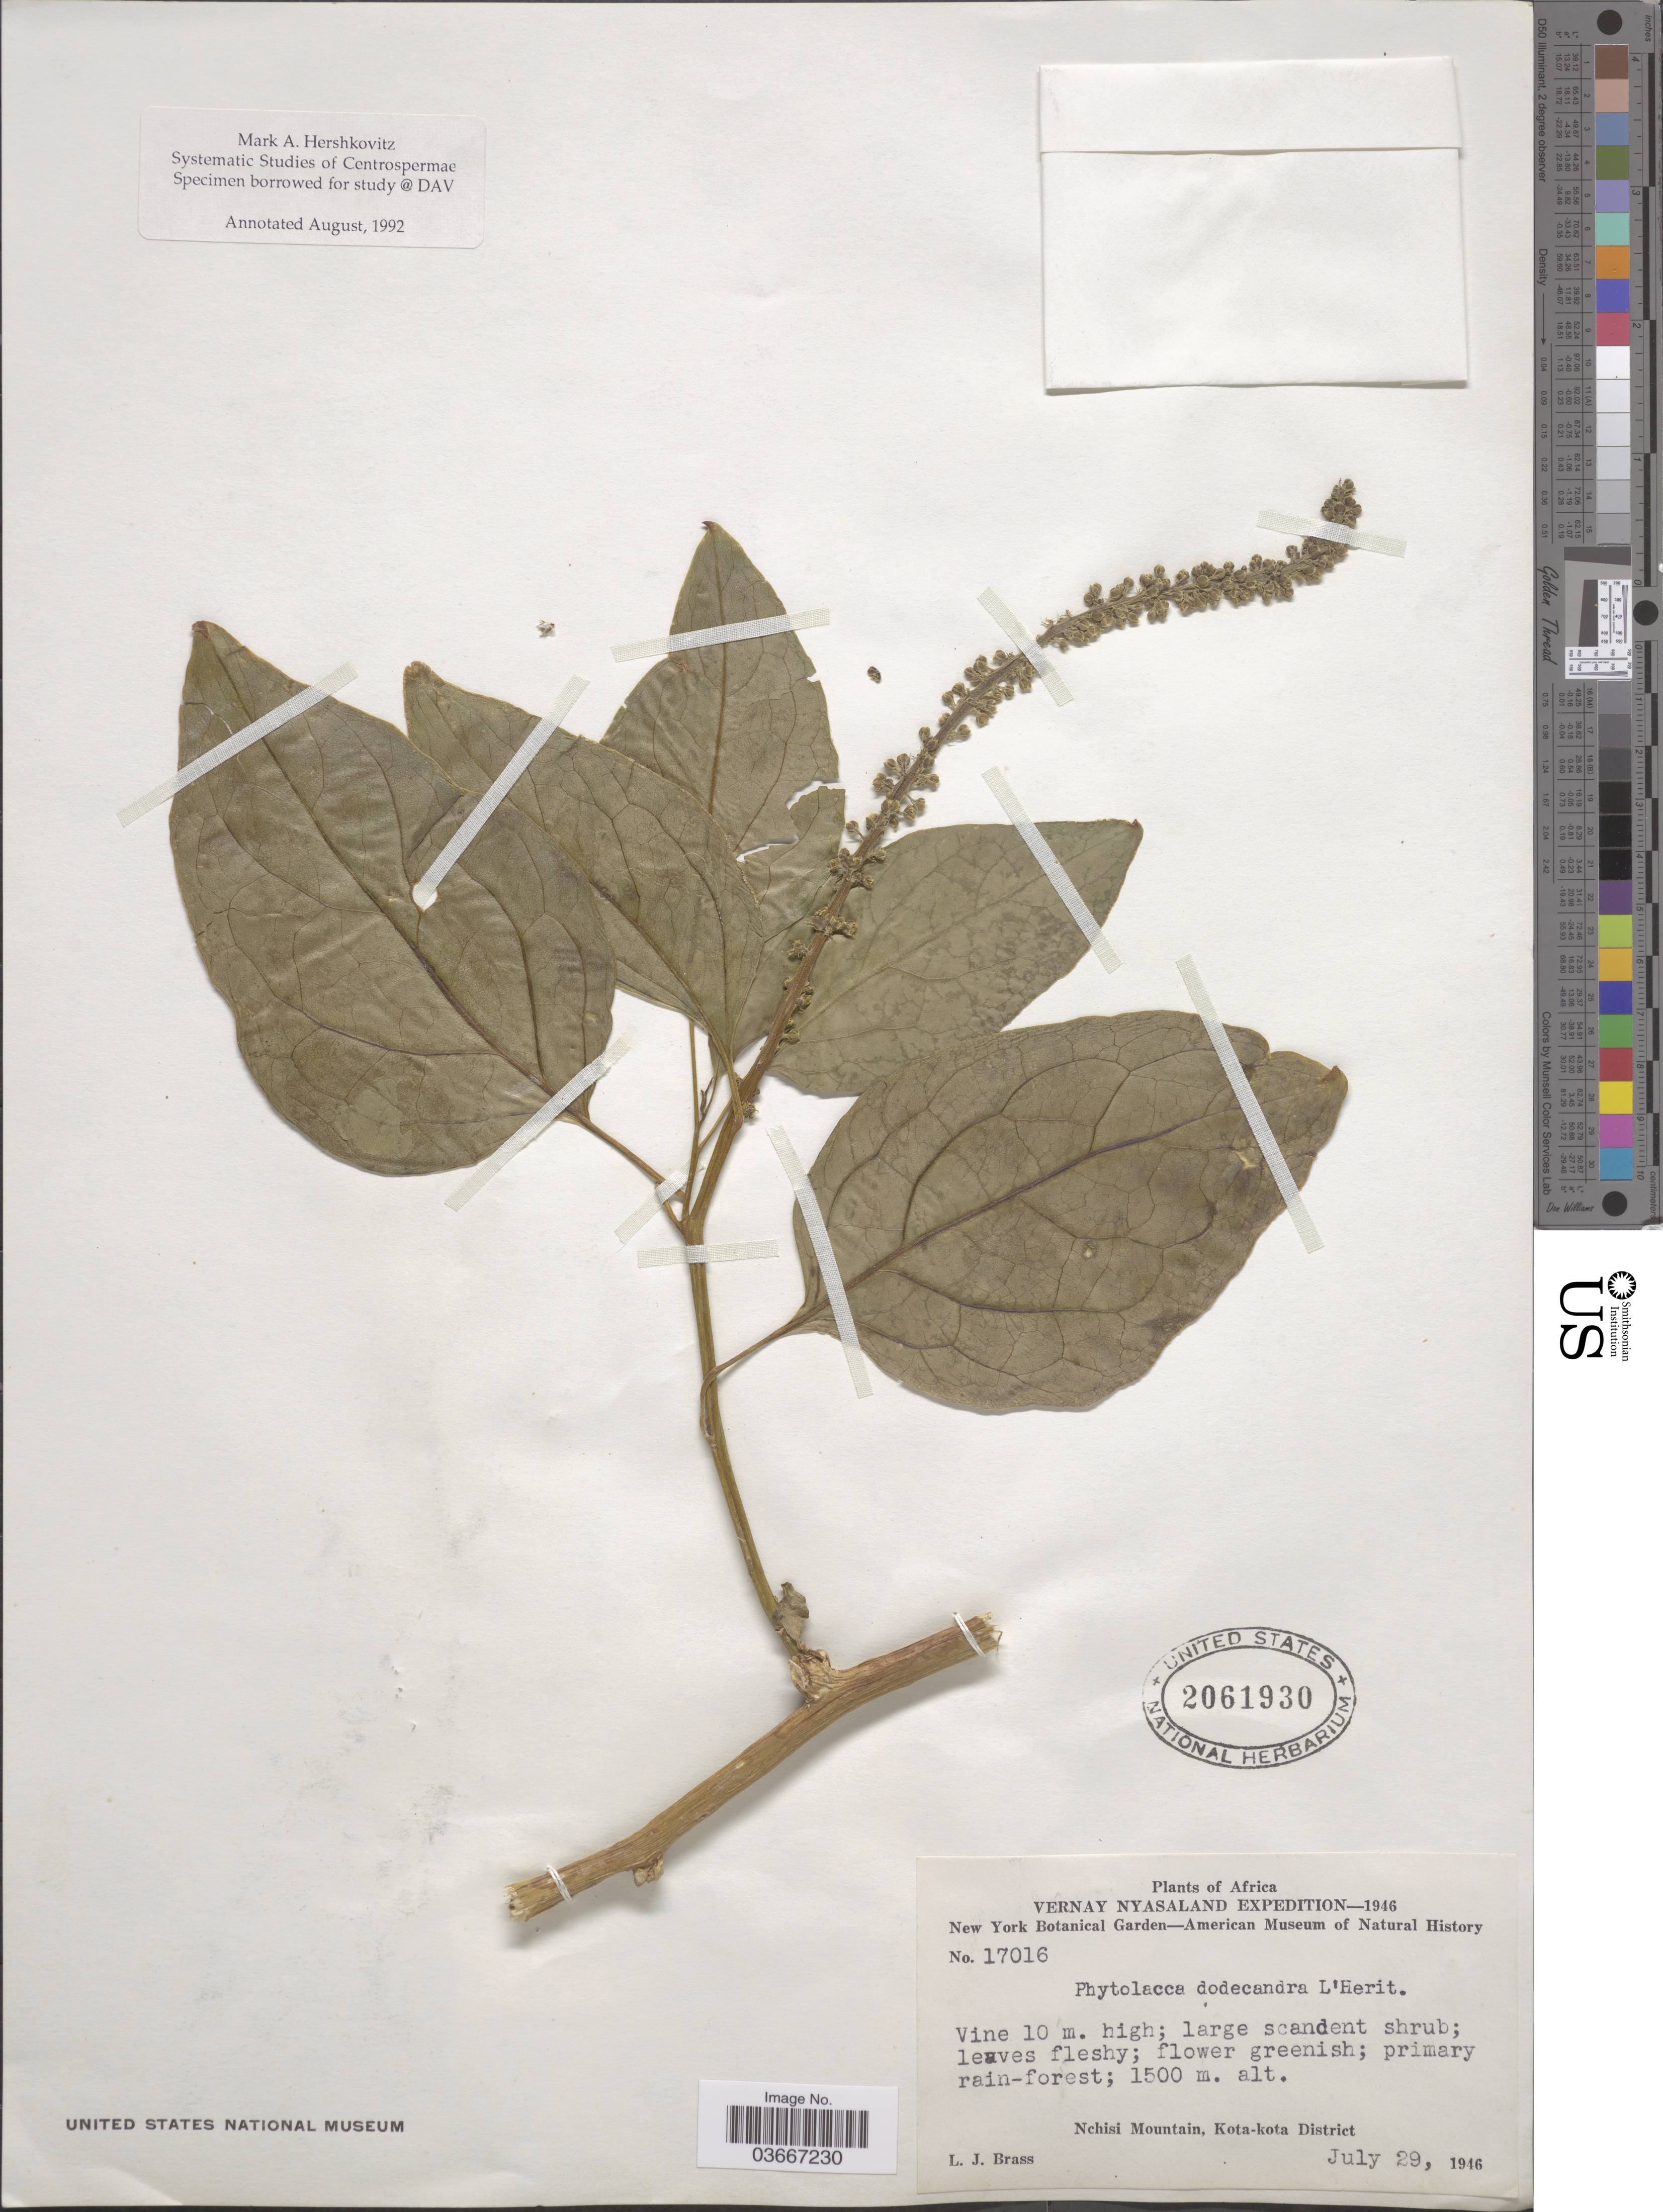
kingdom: Plantae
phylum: Tracheophyta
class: Magnoliopsida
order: Caryophyllales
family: Phytolaccaceae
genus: Phytolacca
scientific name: Phytolacca dodecandra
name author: L'Hér.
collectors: L. J. Brass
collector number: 17016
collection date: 1946-07-29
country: Malawi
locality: Vernay Nyasaland. Nchisi Mountain, Kota-kota District.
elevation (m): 1500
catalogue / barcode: US 2061930